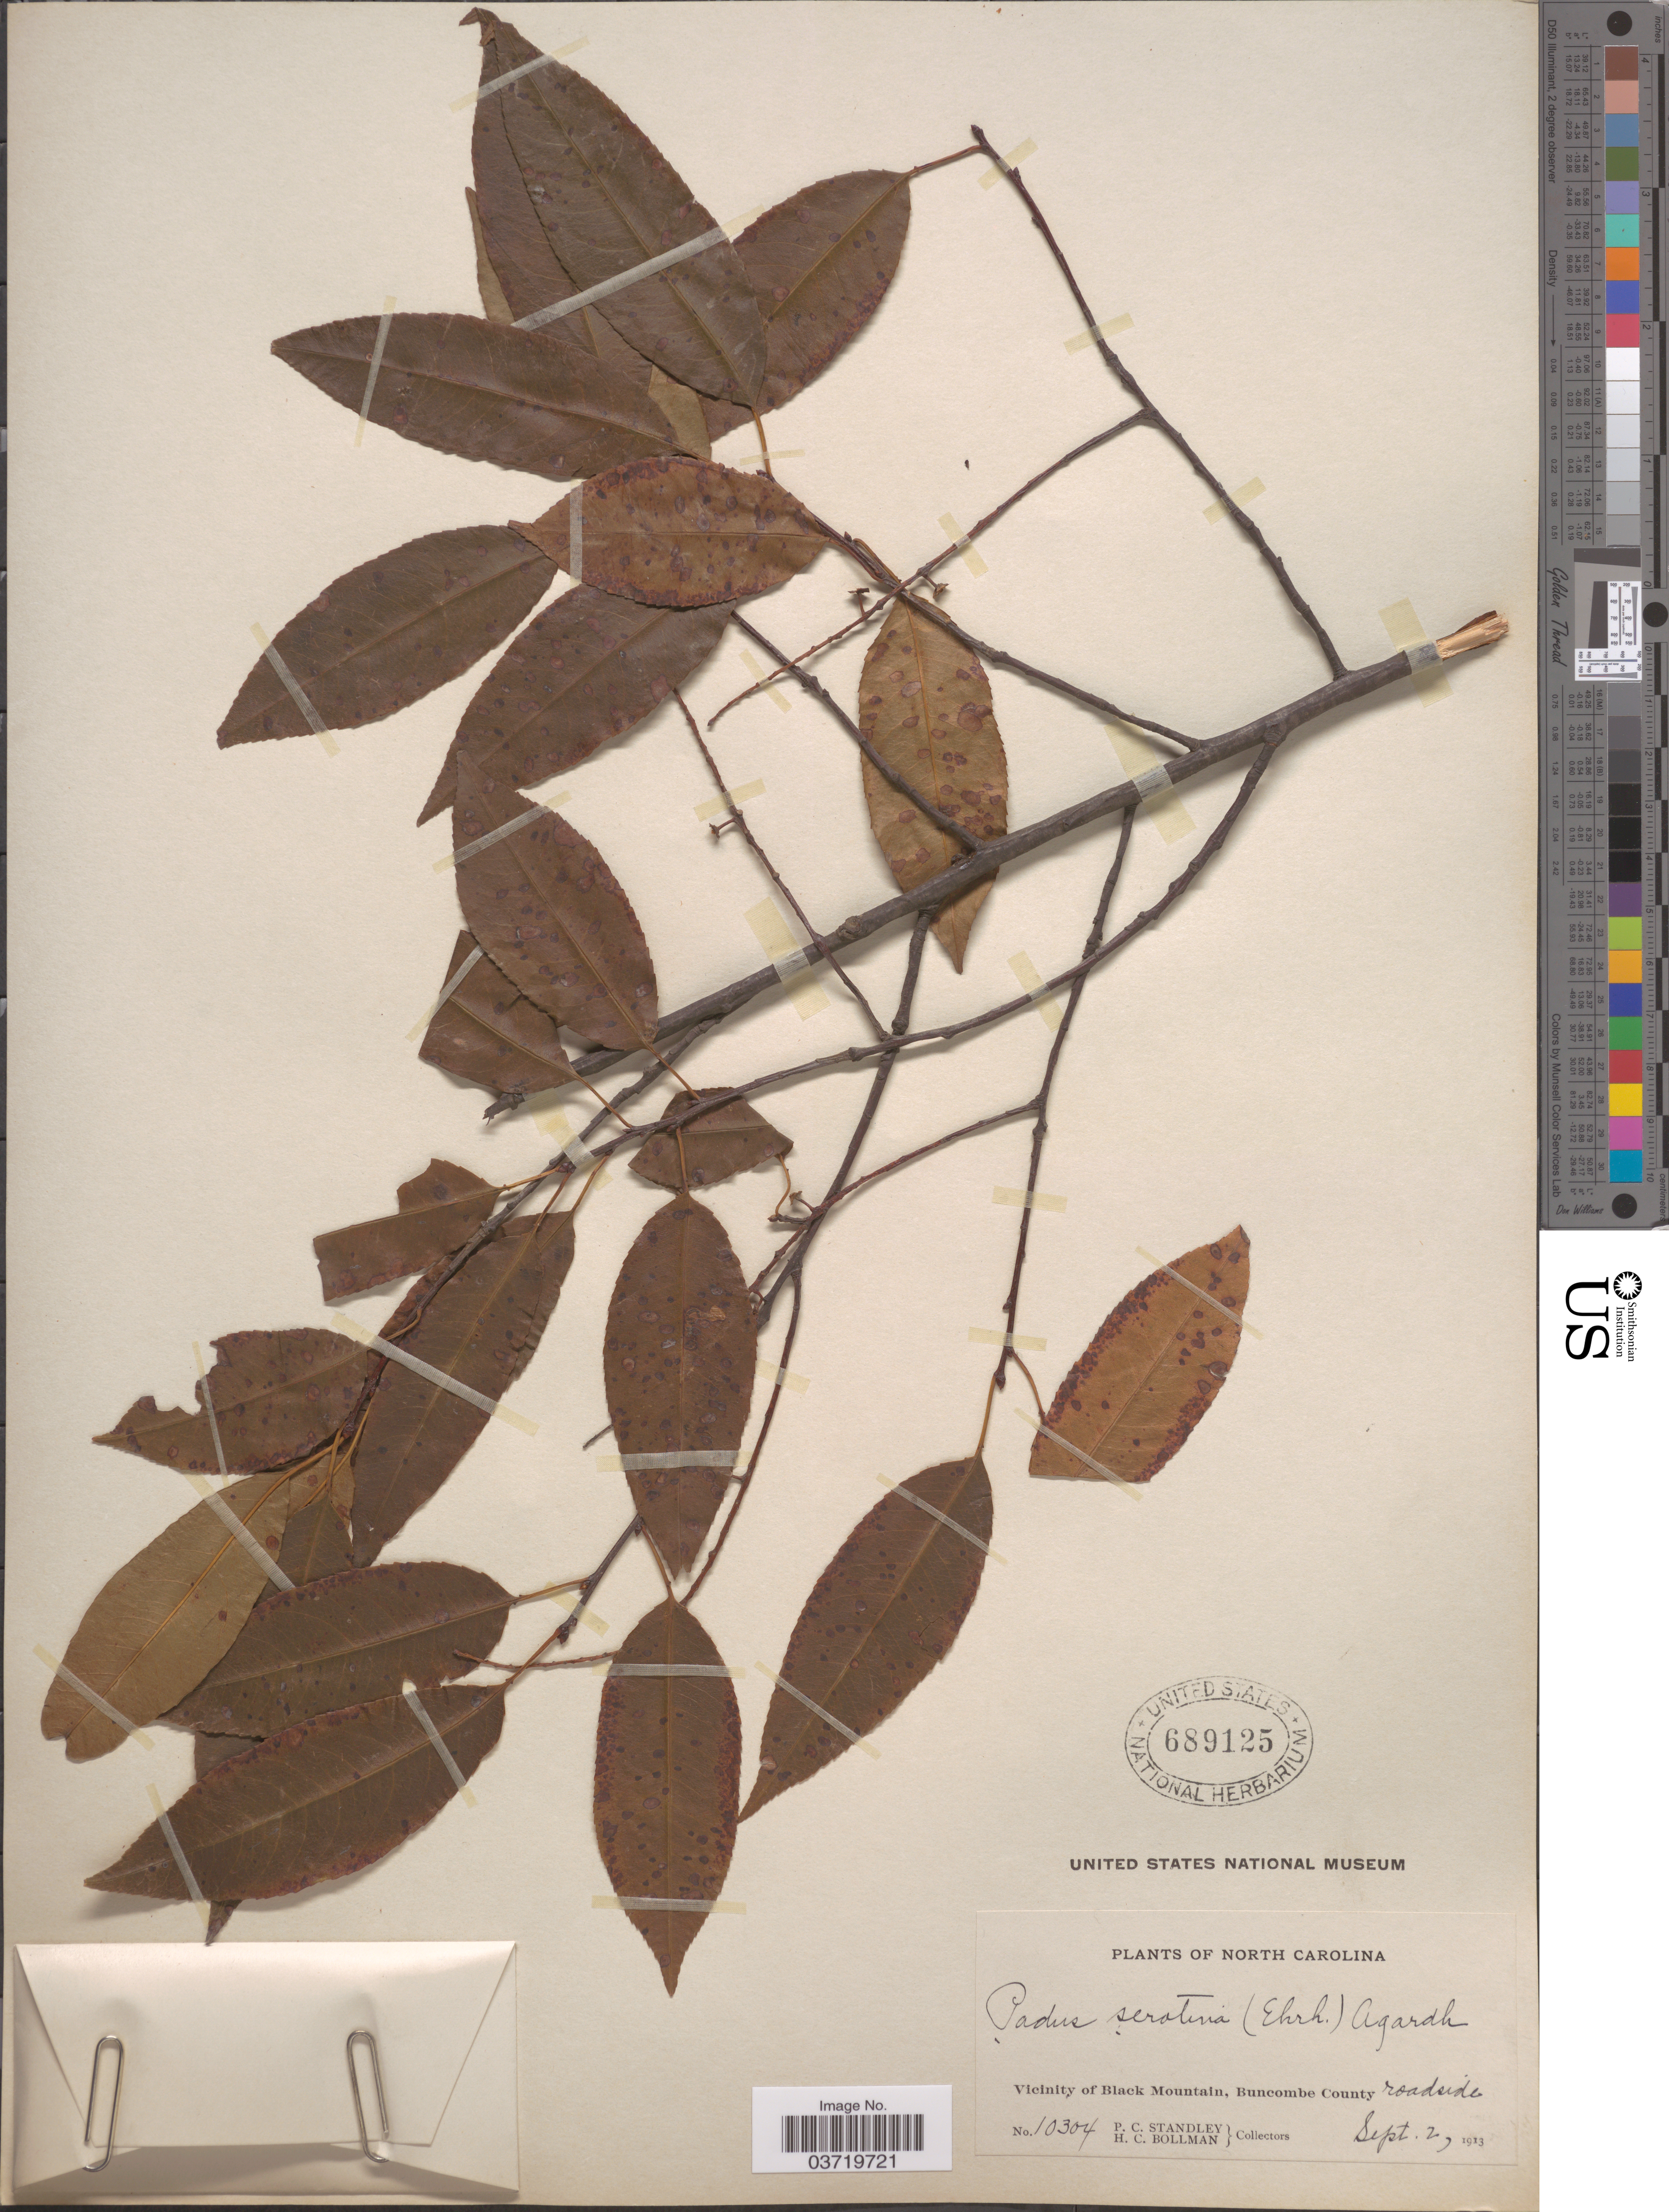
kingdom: Plantae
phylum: Tracheophyta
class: Magnoliopsida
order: Rosales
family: Rosaceae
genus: Prunus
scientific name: Prunus serotina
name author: Ehrh.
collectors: P. C. Standley & H. C. Bollman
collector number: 10304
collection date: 1913-09-02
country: United States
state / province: North Carolina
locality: Vicinity of Black Mountain, Buncombe County.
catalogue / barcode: US 689125